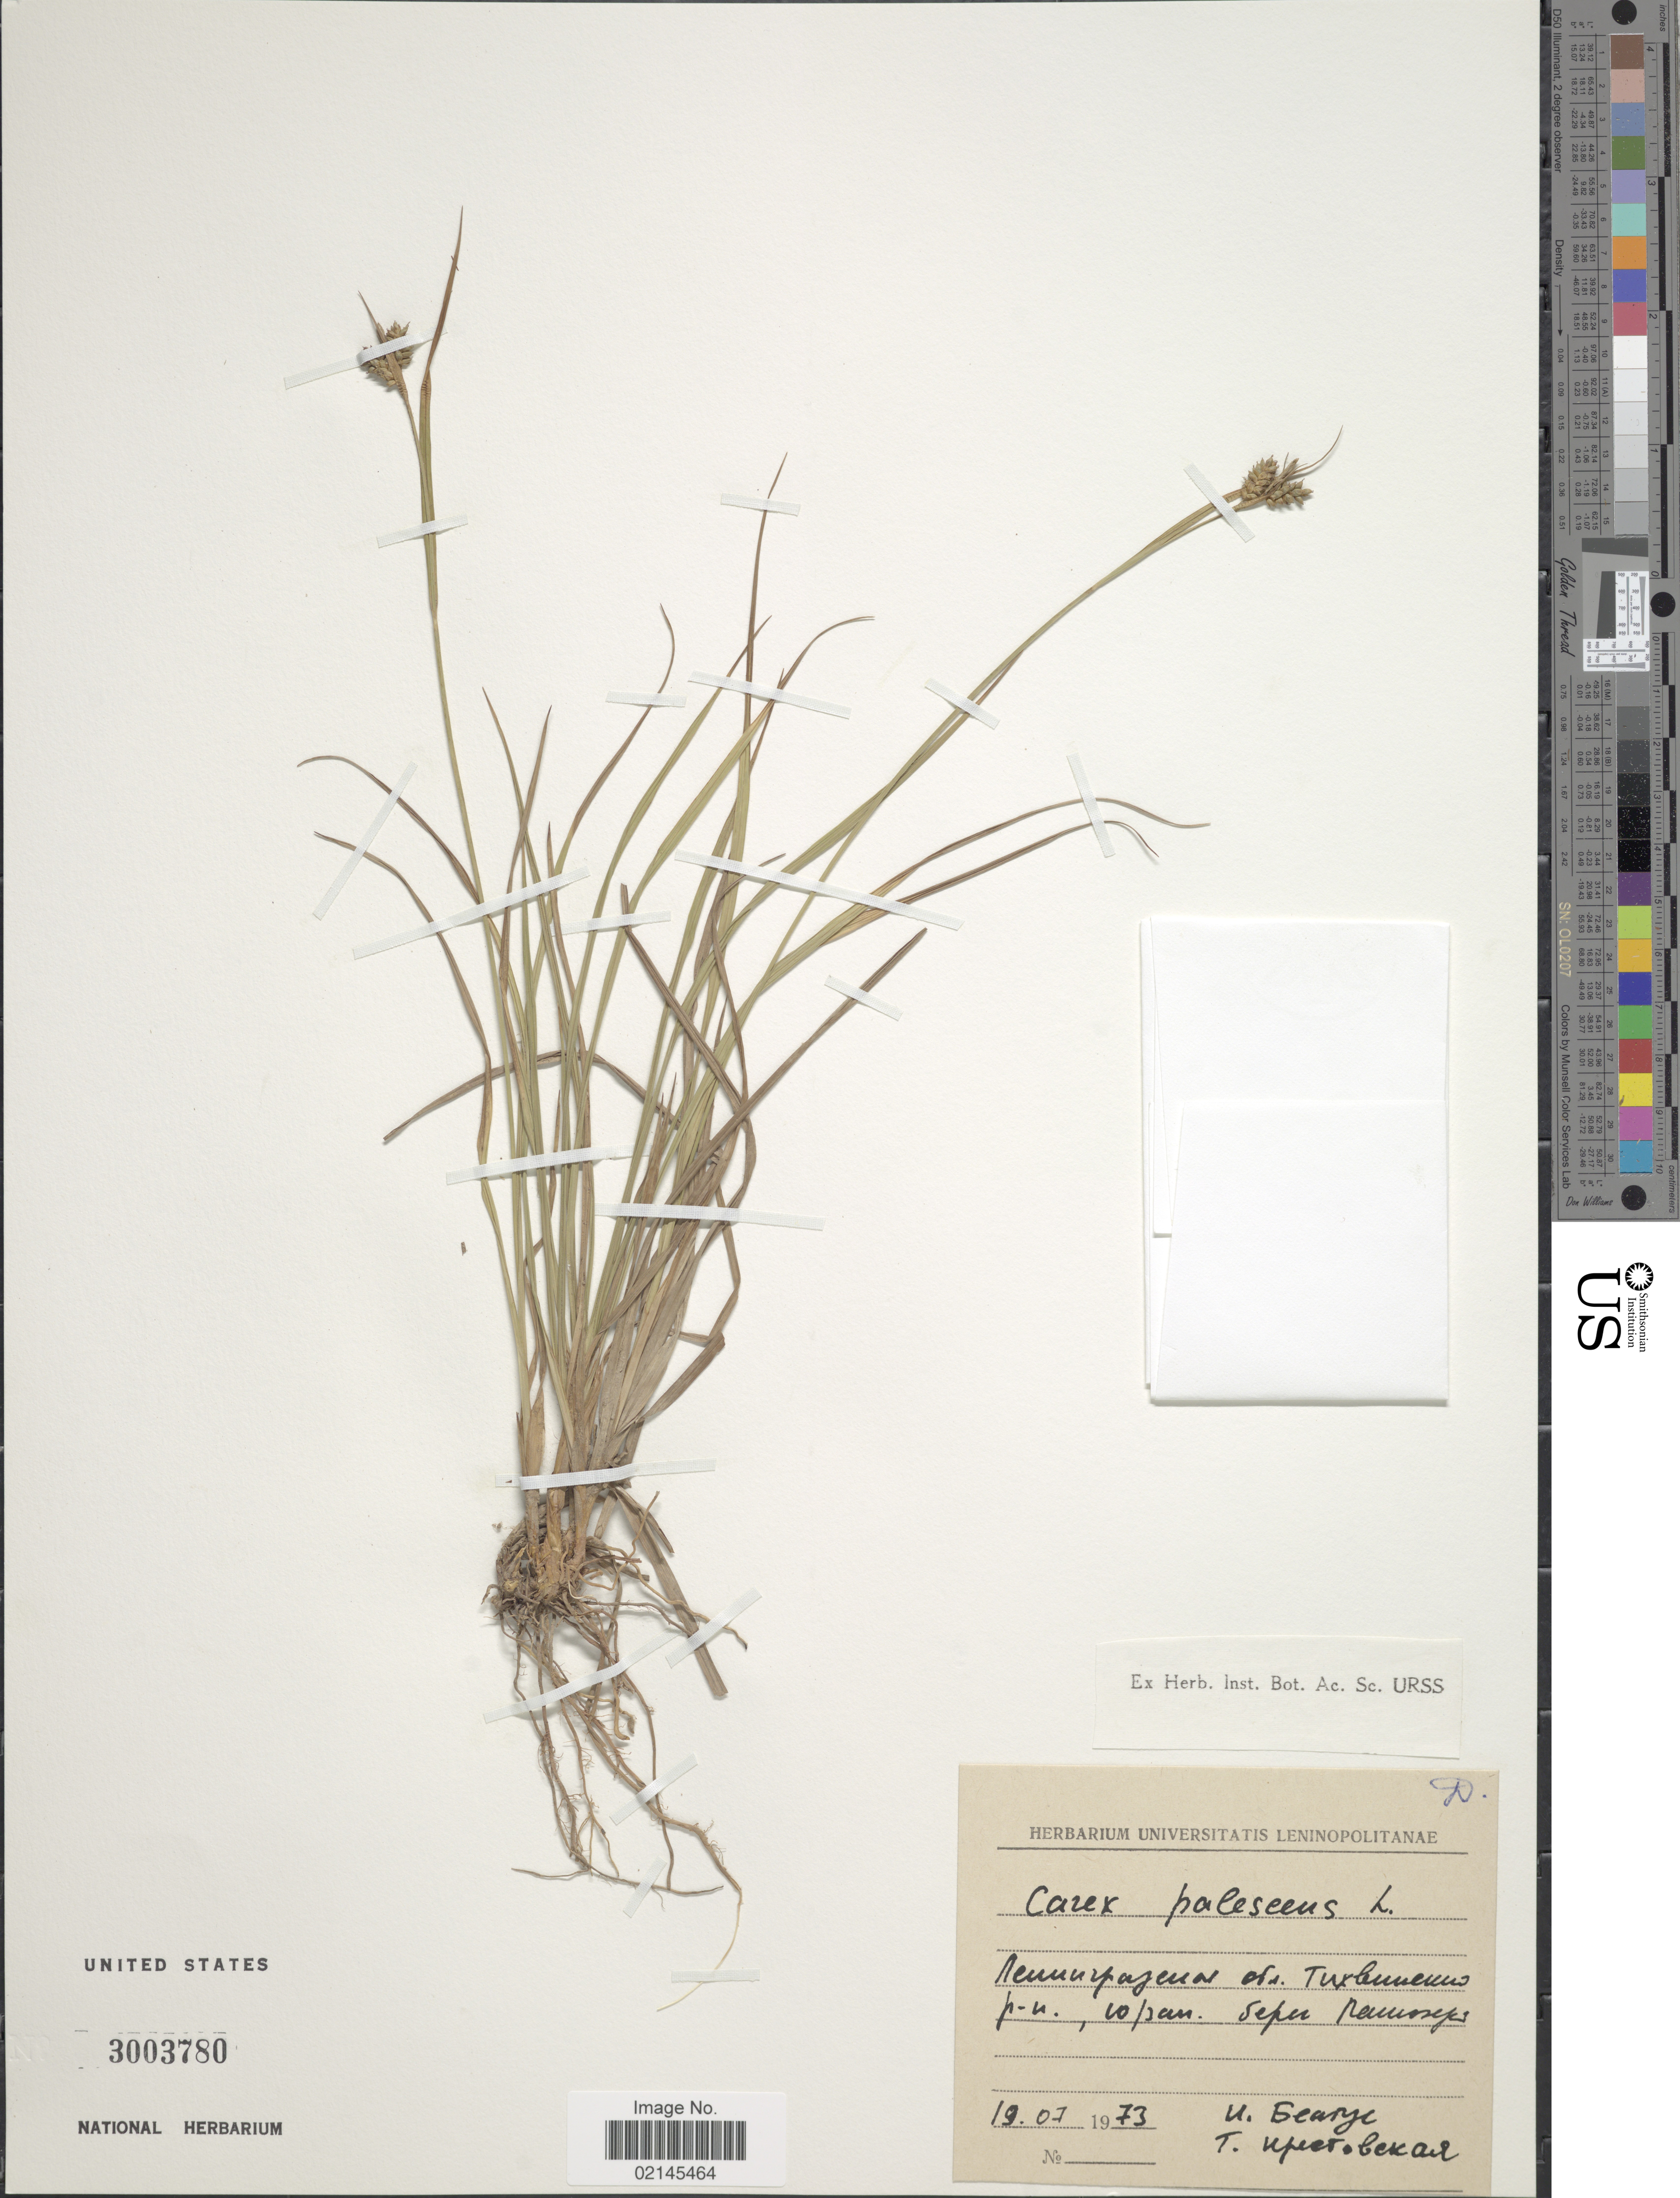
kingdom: Plantae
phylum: Tracheophyta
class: Liliopsida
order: Poales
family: Cyperaceae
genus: Carex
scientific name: Carex pallescens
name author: L.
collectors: Collector illegible & Collector illegible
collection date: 1973-07-19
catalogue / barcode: US 3003780